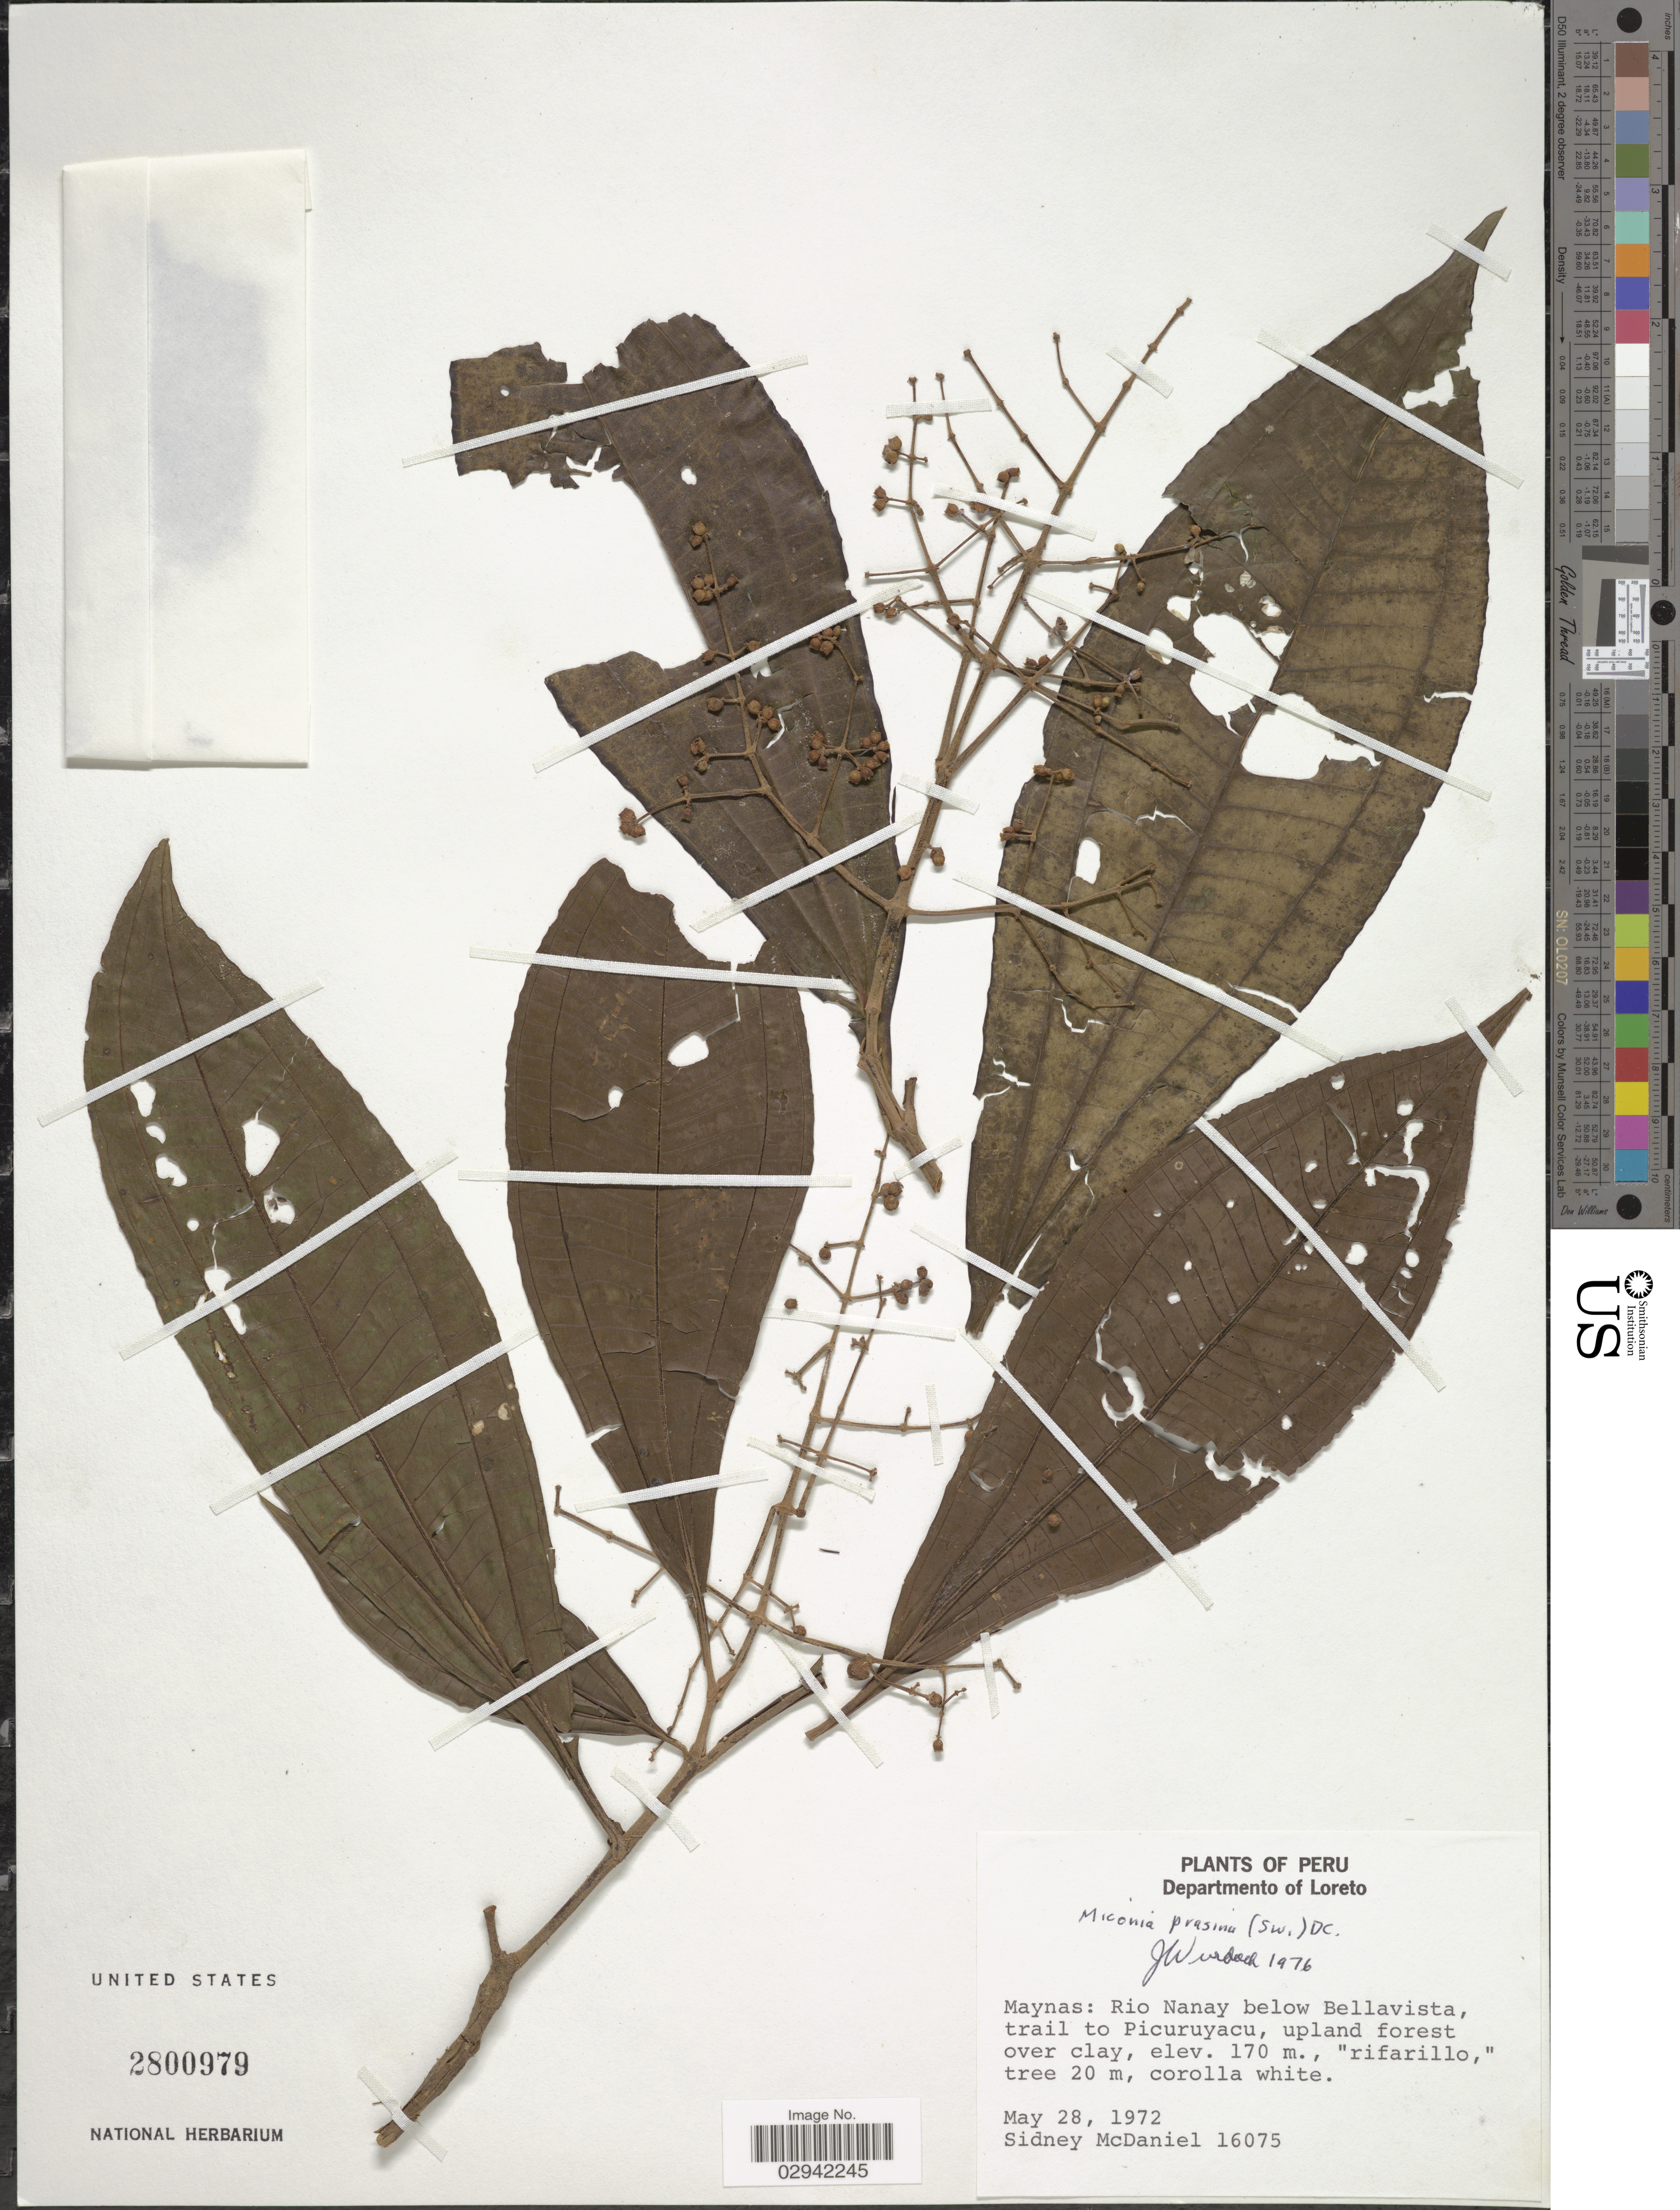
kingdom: Plantae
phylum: Tracheophyta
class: Magnoliopsida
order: Myrtales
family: Melastomataceae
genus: Miconia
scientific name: Miconia prasina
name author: (Sw.) DC.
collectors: S. McDaniel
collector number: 16075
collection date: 1972-05-28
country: Peru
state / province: Loreto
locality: Departmento of Loreto, Maynas: Rio Nanay below Bellavista, trail to Picuruyacu.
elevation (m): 170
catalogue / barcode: US 2800979